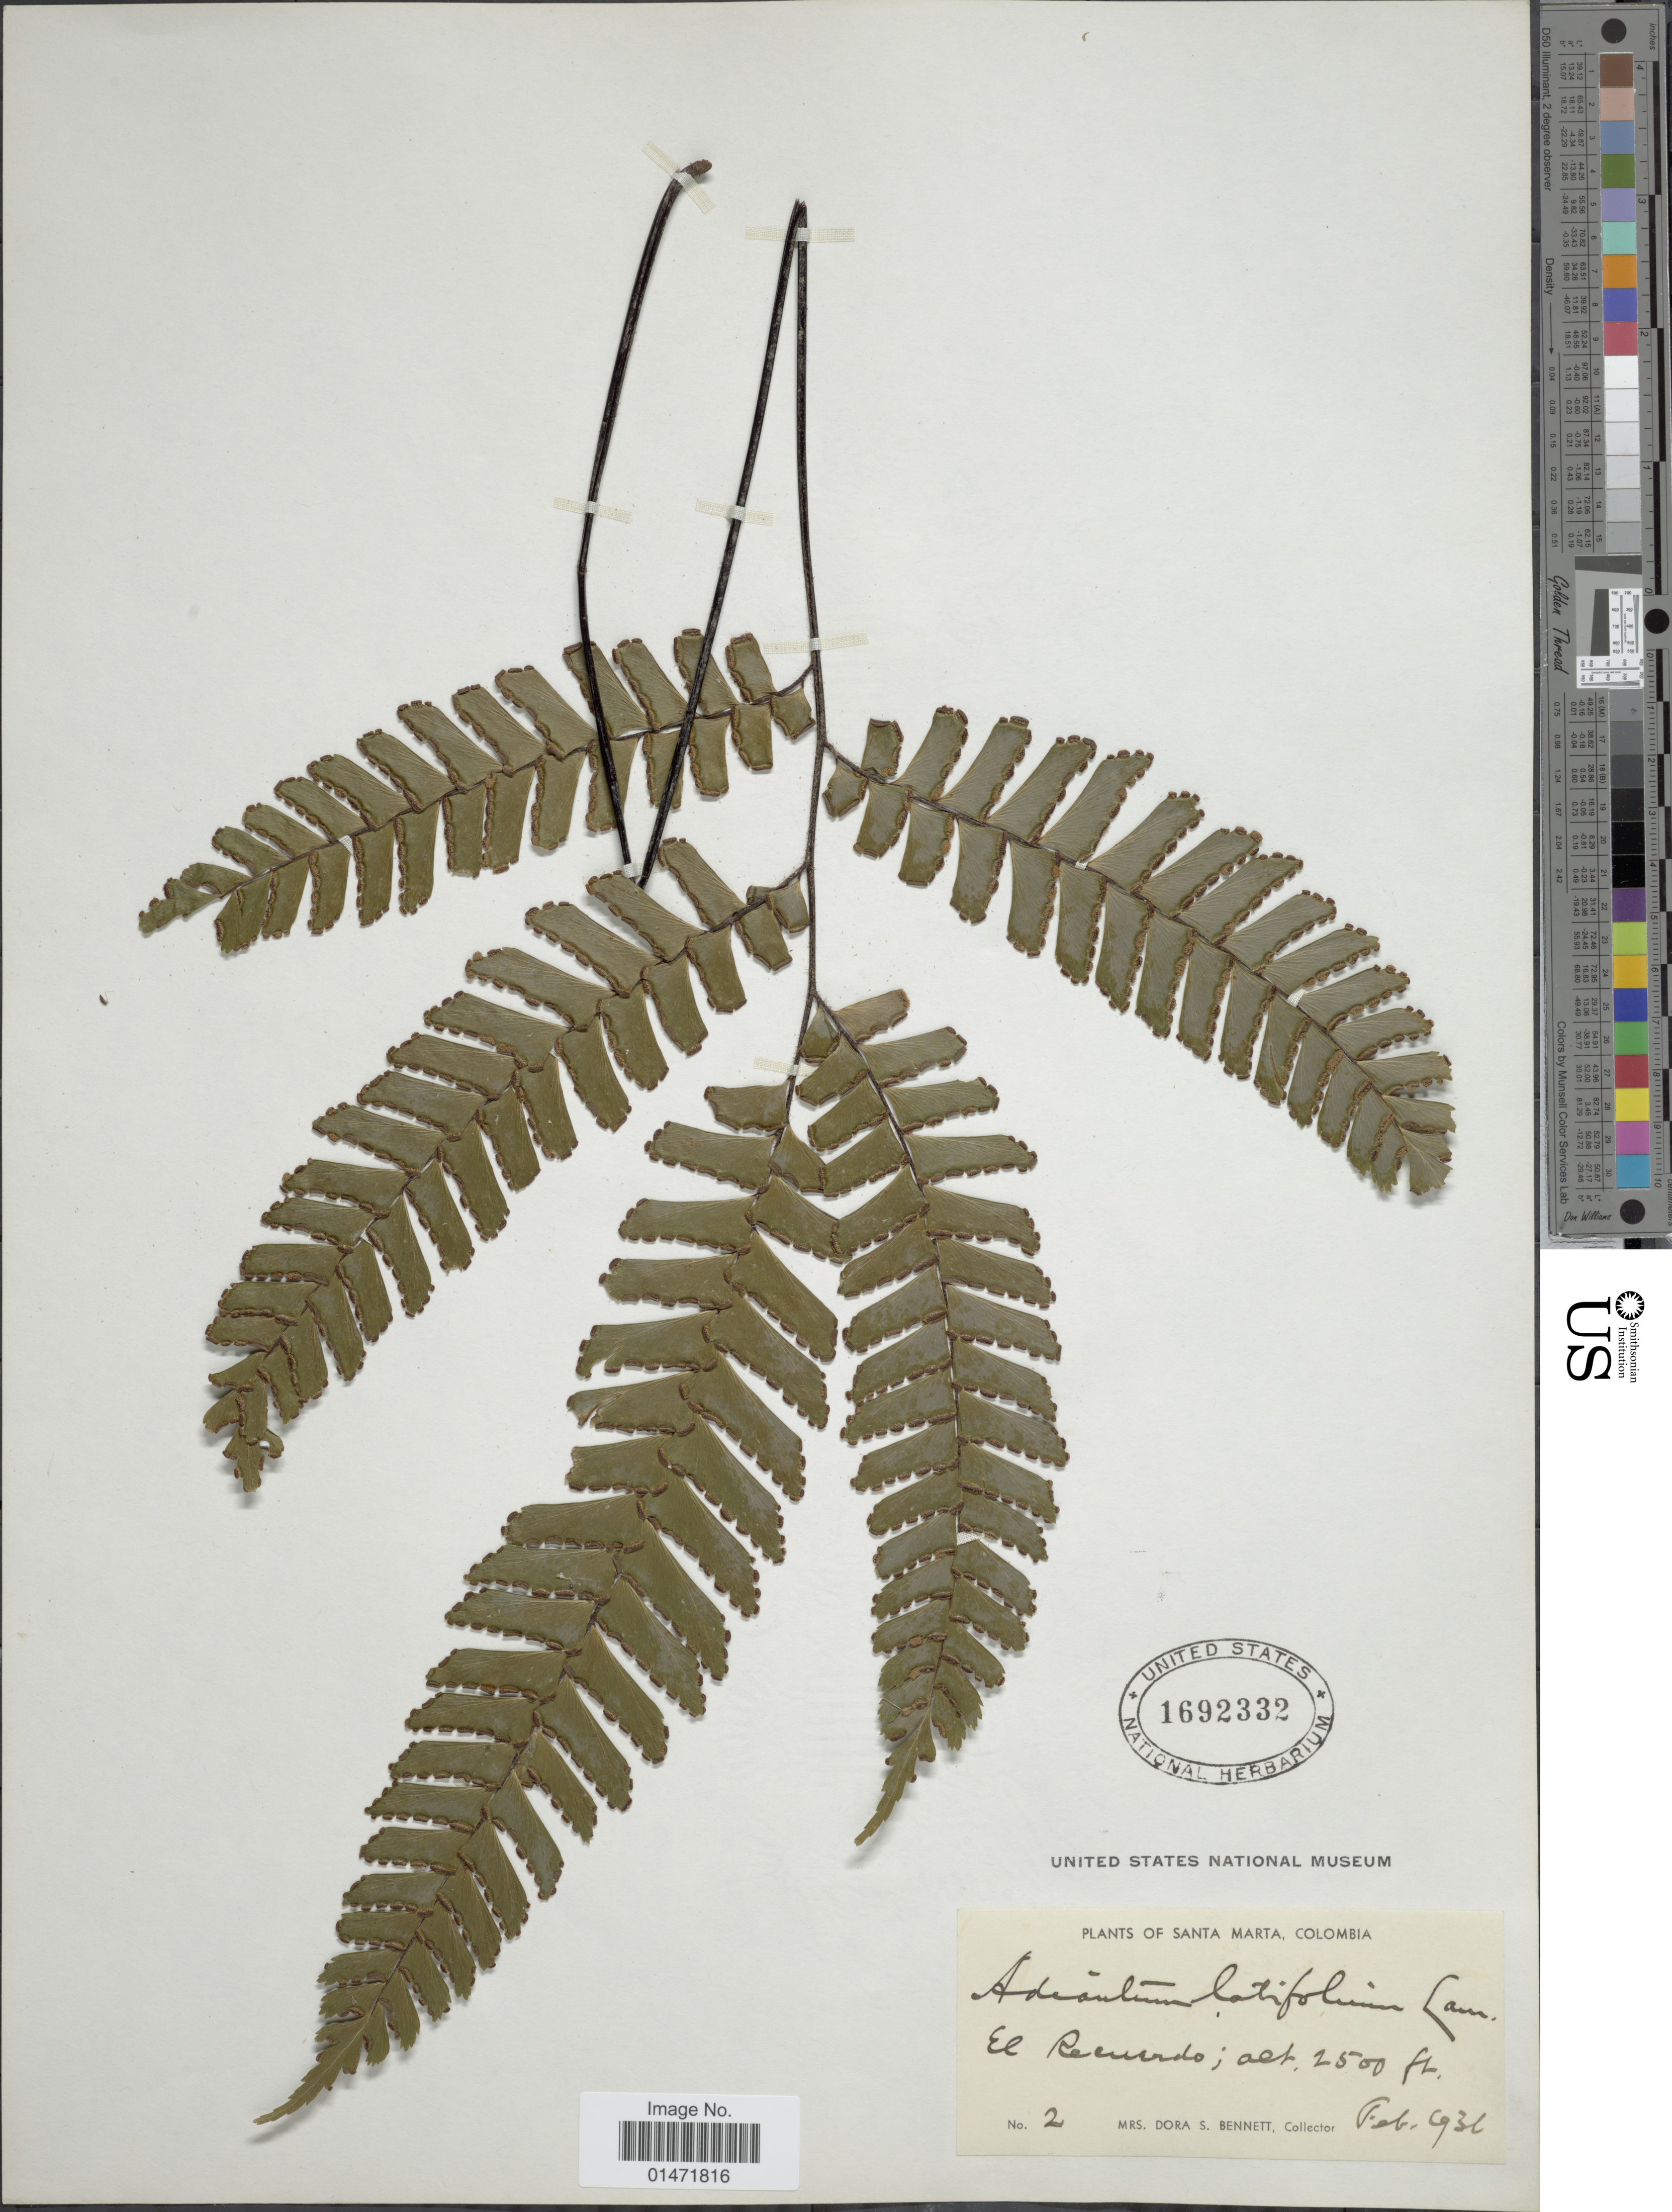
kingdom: Plantae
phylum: Tracheophyta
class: Polypodiopsida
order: Polypodiales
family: Pteridaceae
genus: Adiantum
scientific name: Adiantum tetraphyllum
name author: Humb. & Bonpl. ex Willd.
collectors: D. Bennett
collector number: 2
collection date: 1936-02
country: Colombia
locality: Santa Marta, El Recuerdo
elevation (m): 762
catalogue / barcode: US 1692332